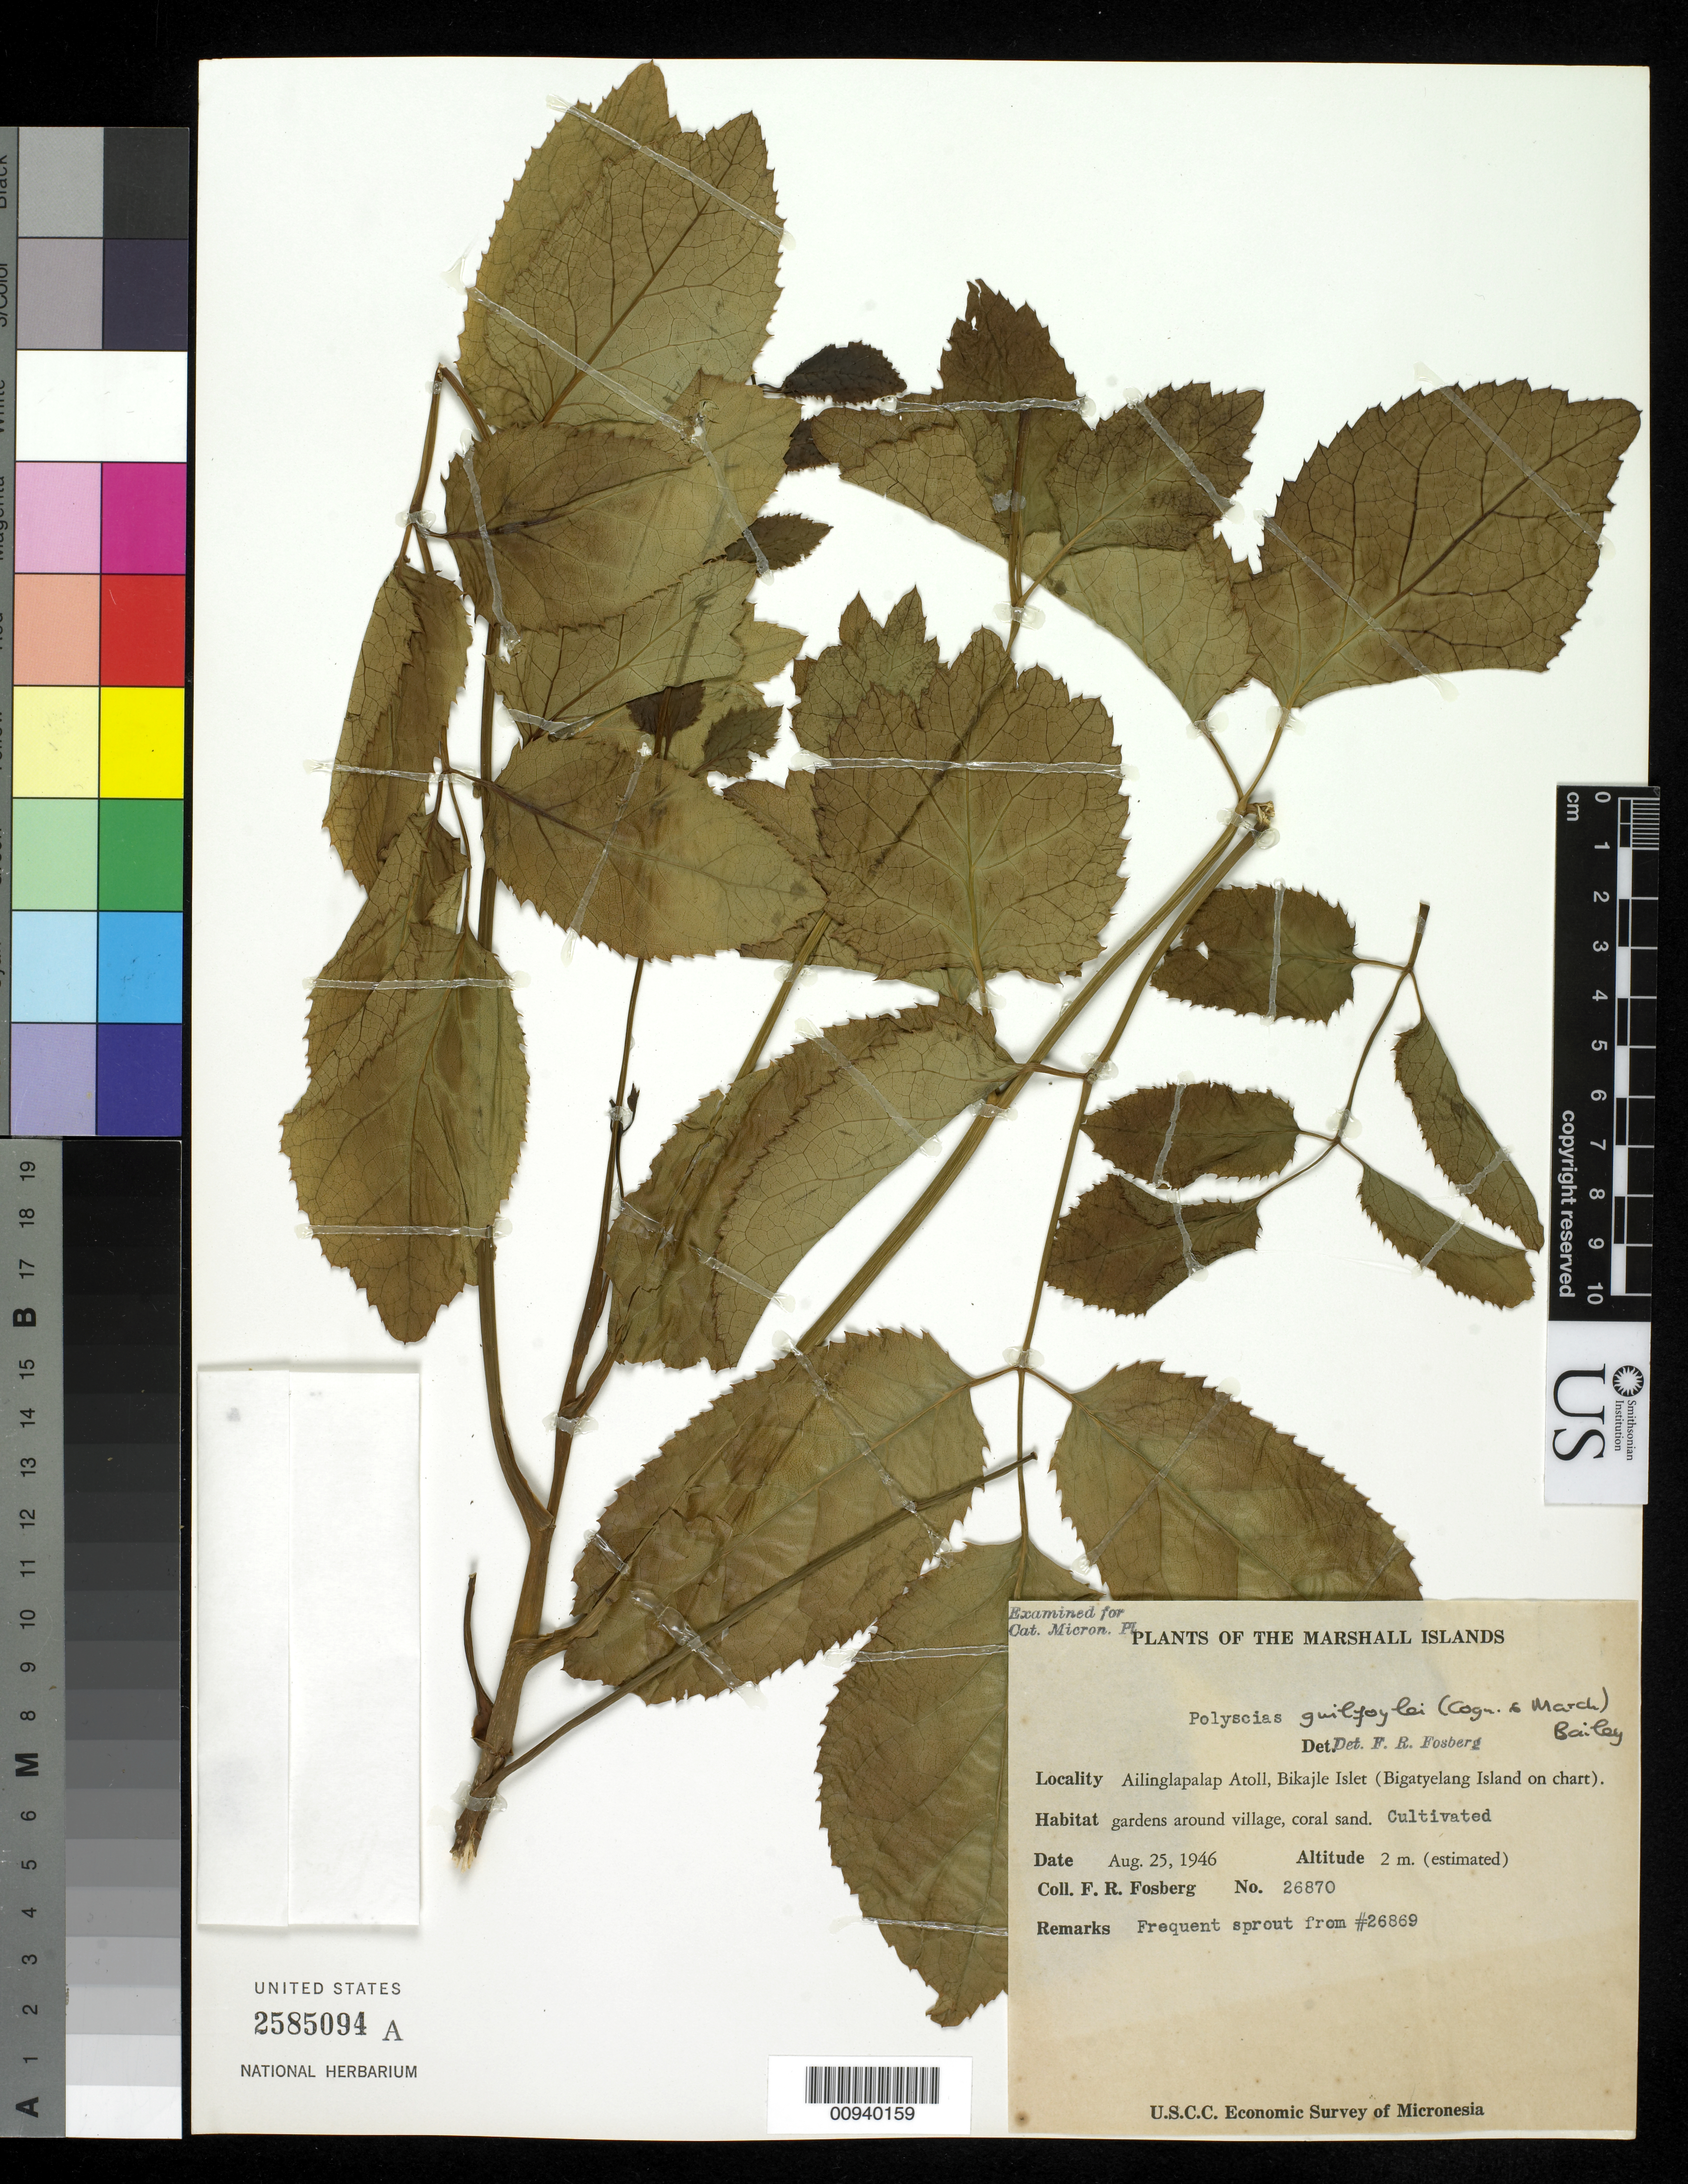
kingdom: Plantae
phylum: Tracheophyta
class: Magnoliopsida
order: Apiales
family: Araliaceae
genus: Polyscias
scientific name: Polyscias guilfoylei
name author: (W. Bull) L.H. Bailey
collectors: F. R. Fosberg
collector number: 26870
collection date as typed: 25 Aug 1946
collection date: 1946-08-25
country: Marshall Islands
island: Ailinglaplap [Ailinglapalap] Atoll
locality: Bikajle Islet (Bigatyelang Island on chart).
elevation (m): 2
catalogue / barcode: US 2585094